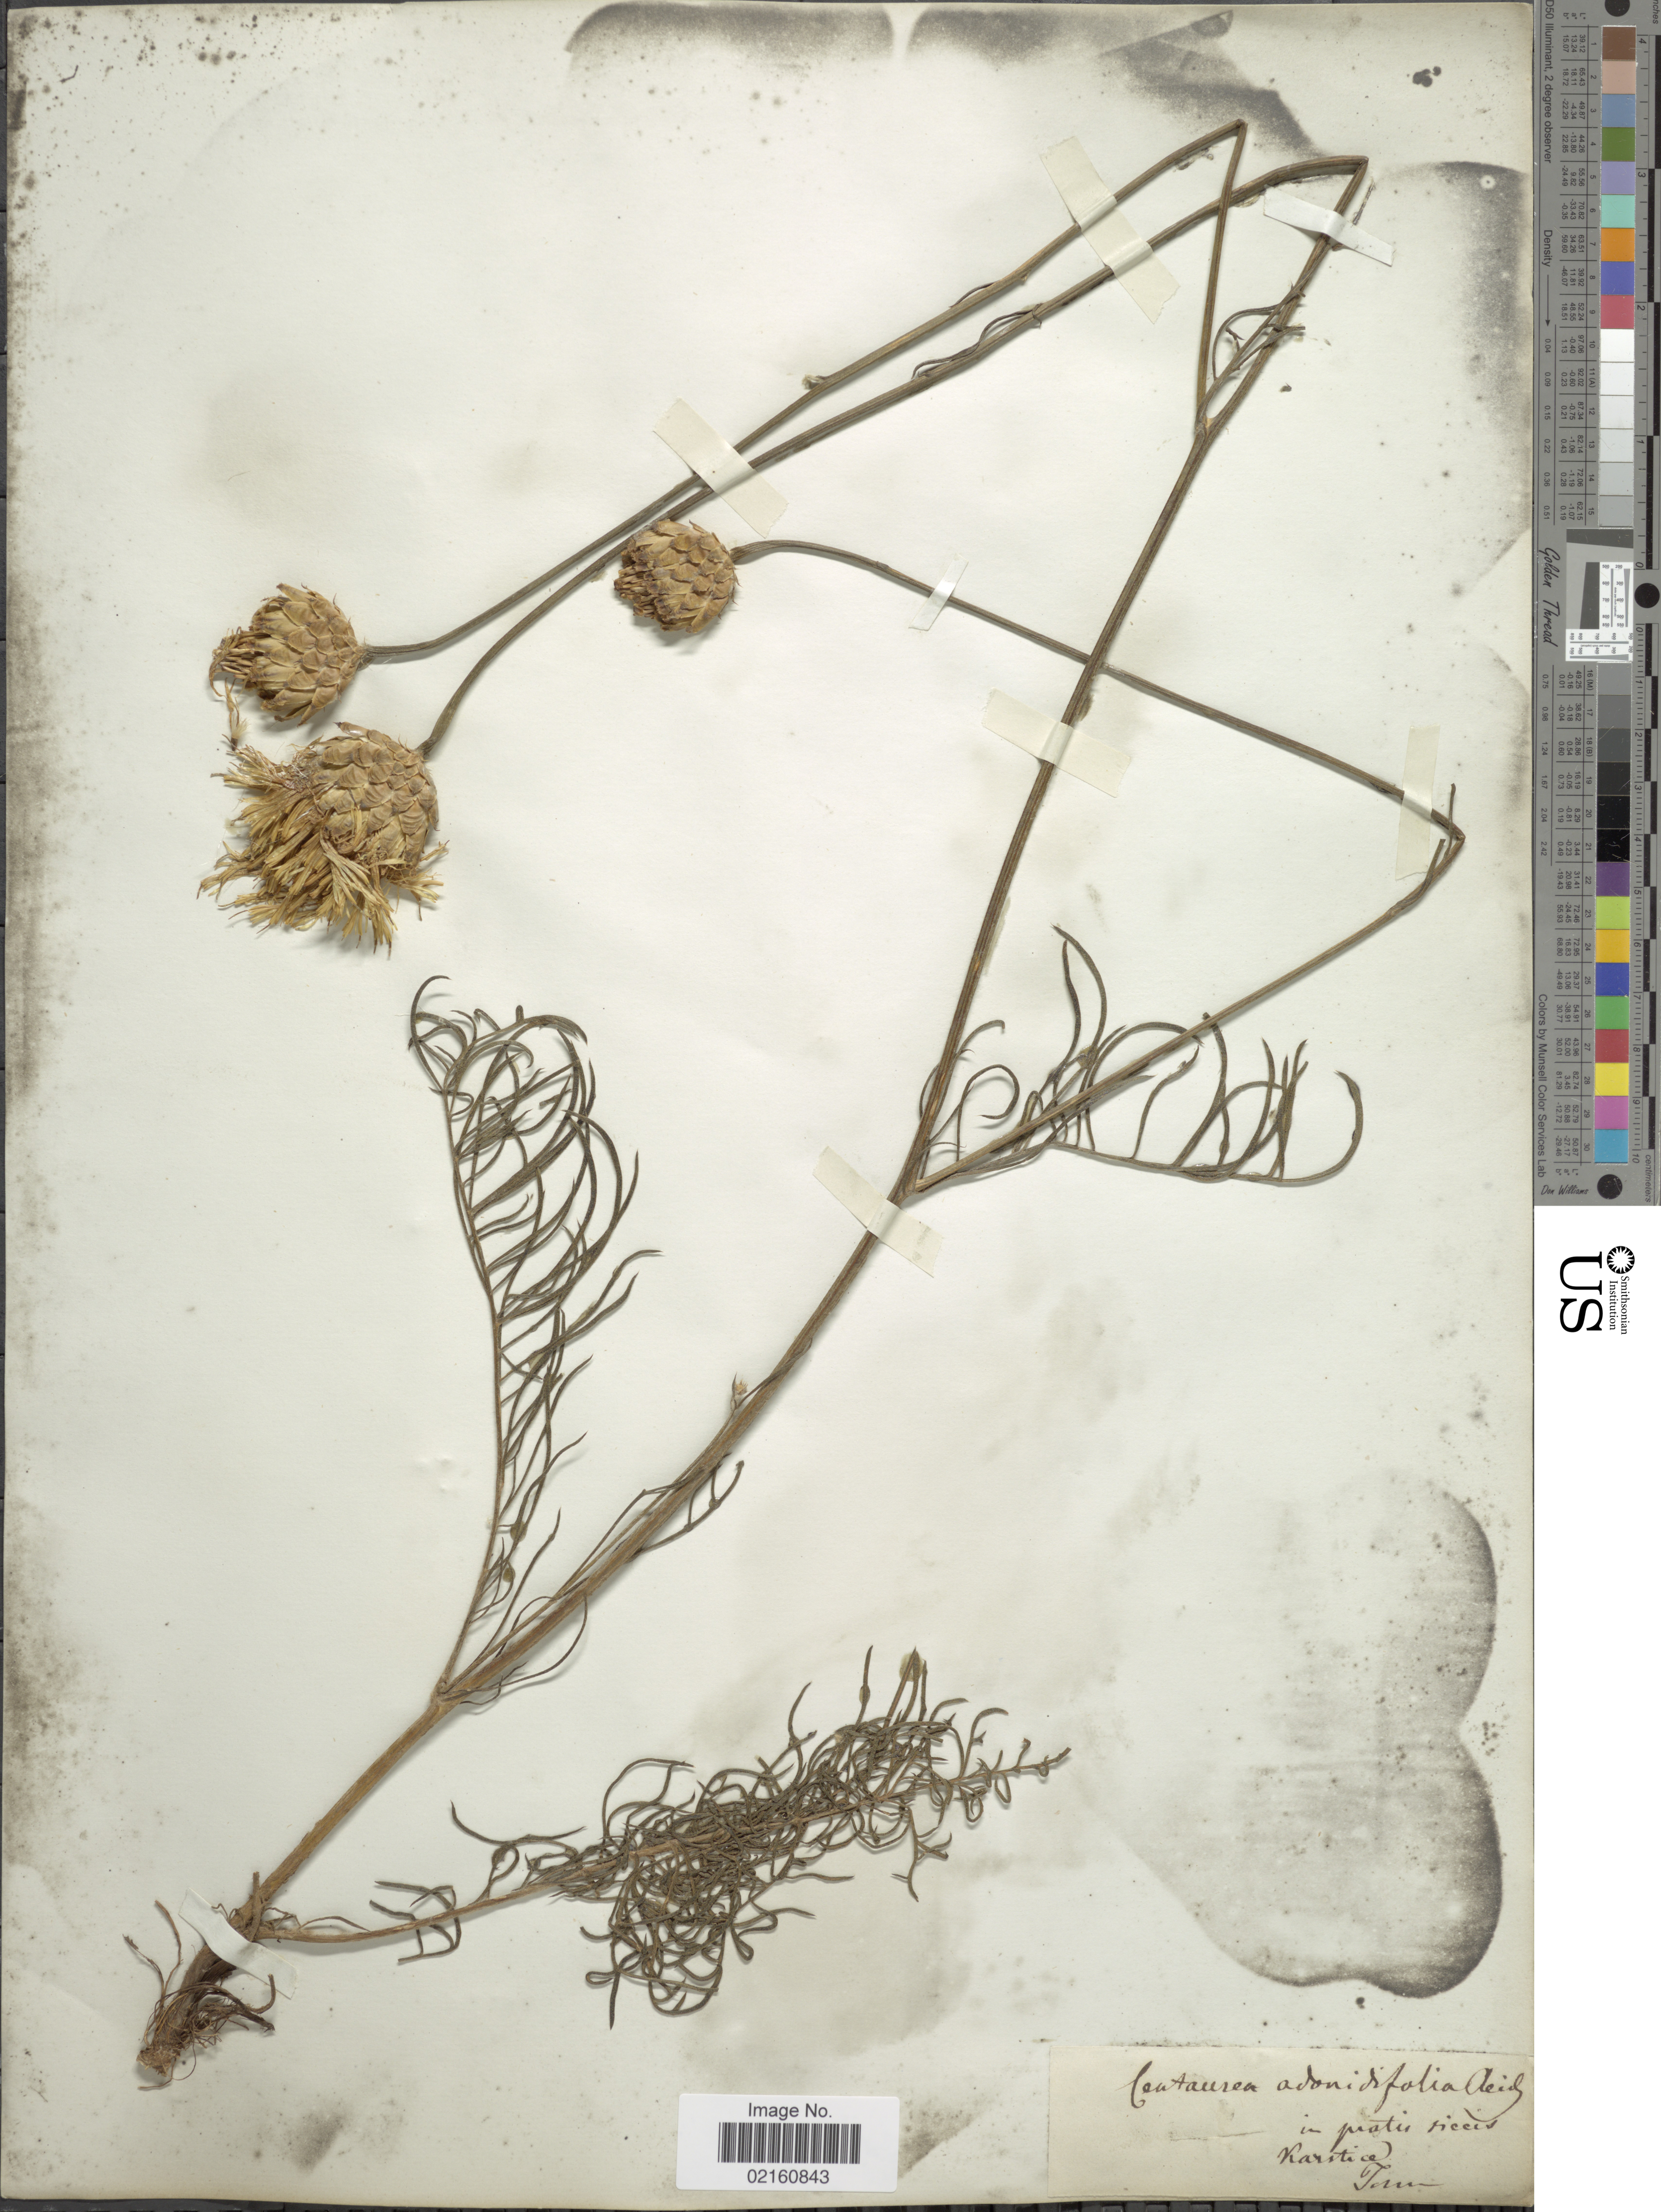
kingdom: Plantae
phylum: Tracheophyta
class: Magnoliopsida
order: Asterales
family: Asteraceae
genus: Centaurea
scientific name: Centaurea rupestris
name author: L.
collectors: -. Tom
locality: in pratis siccis Karstice.